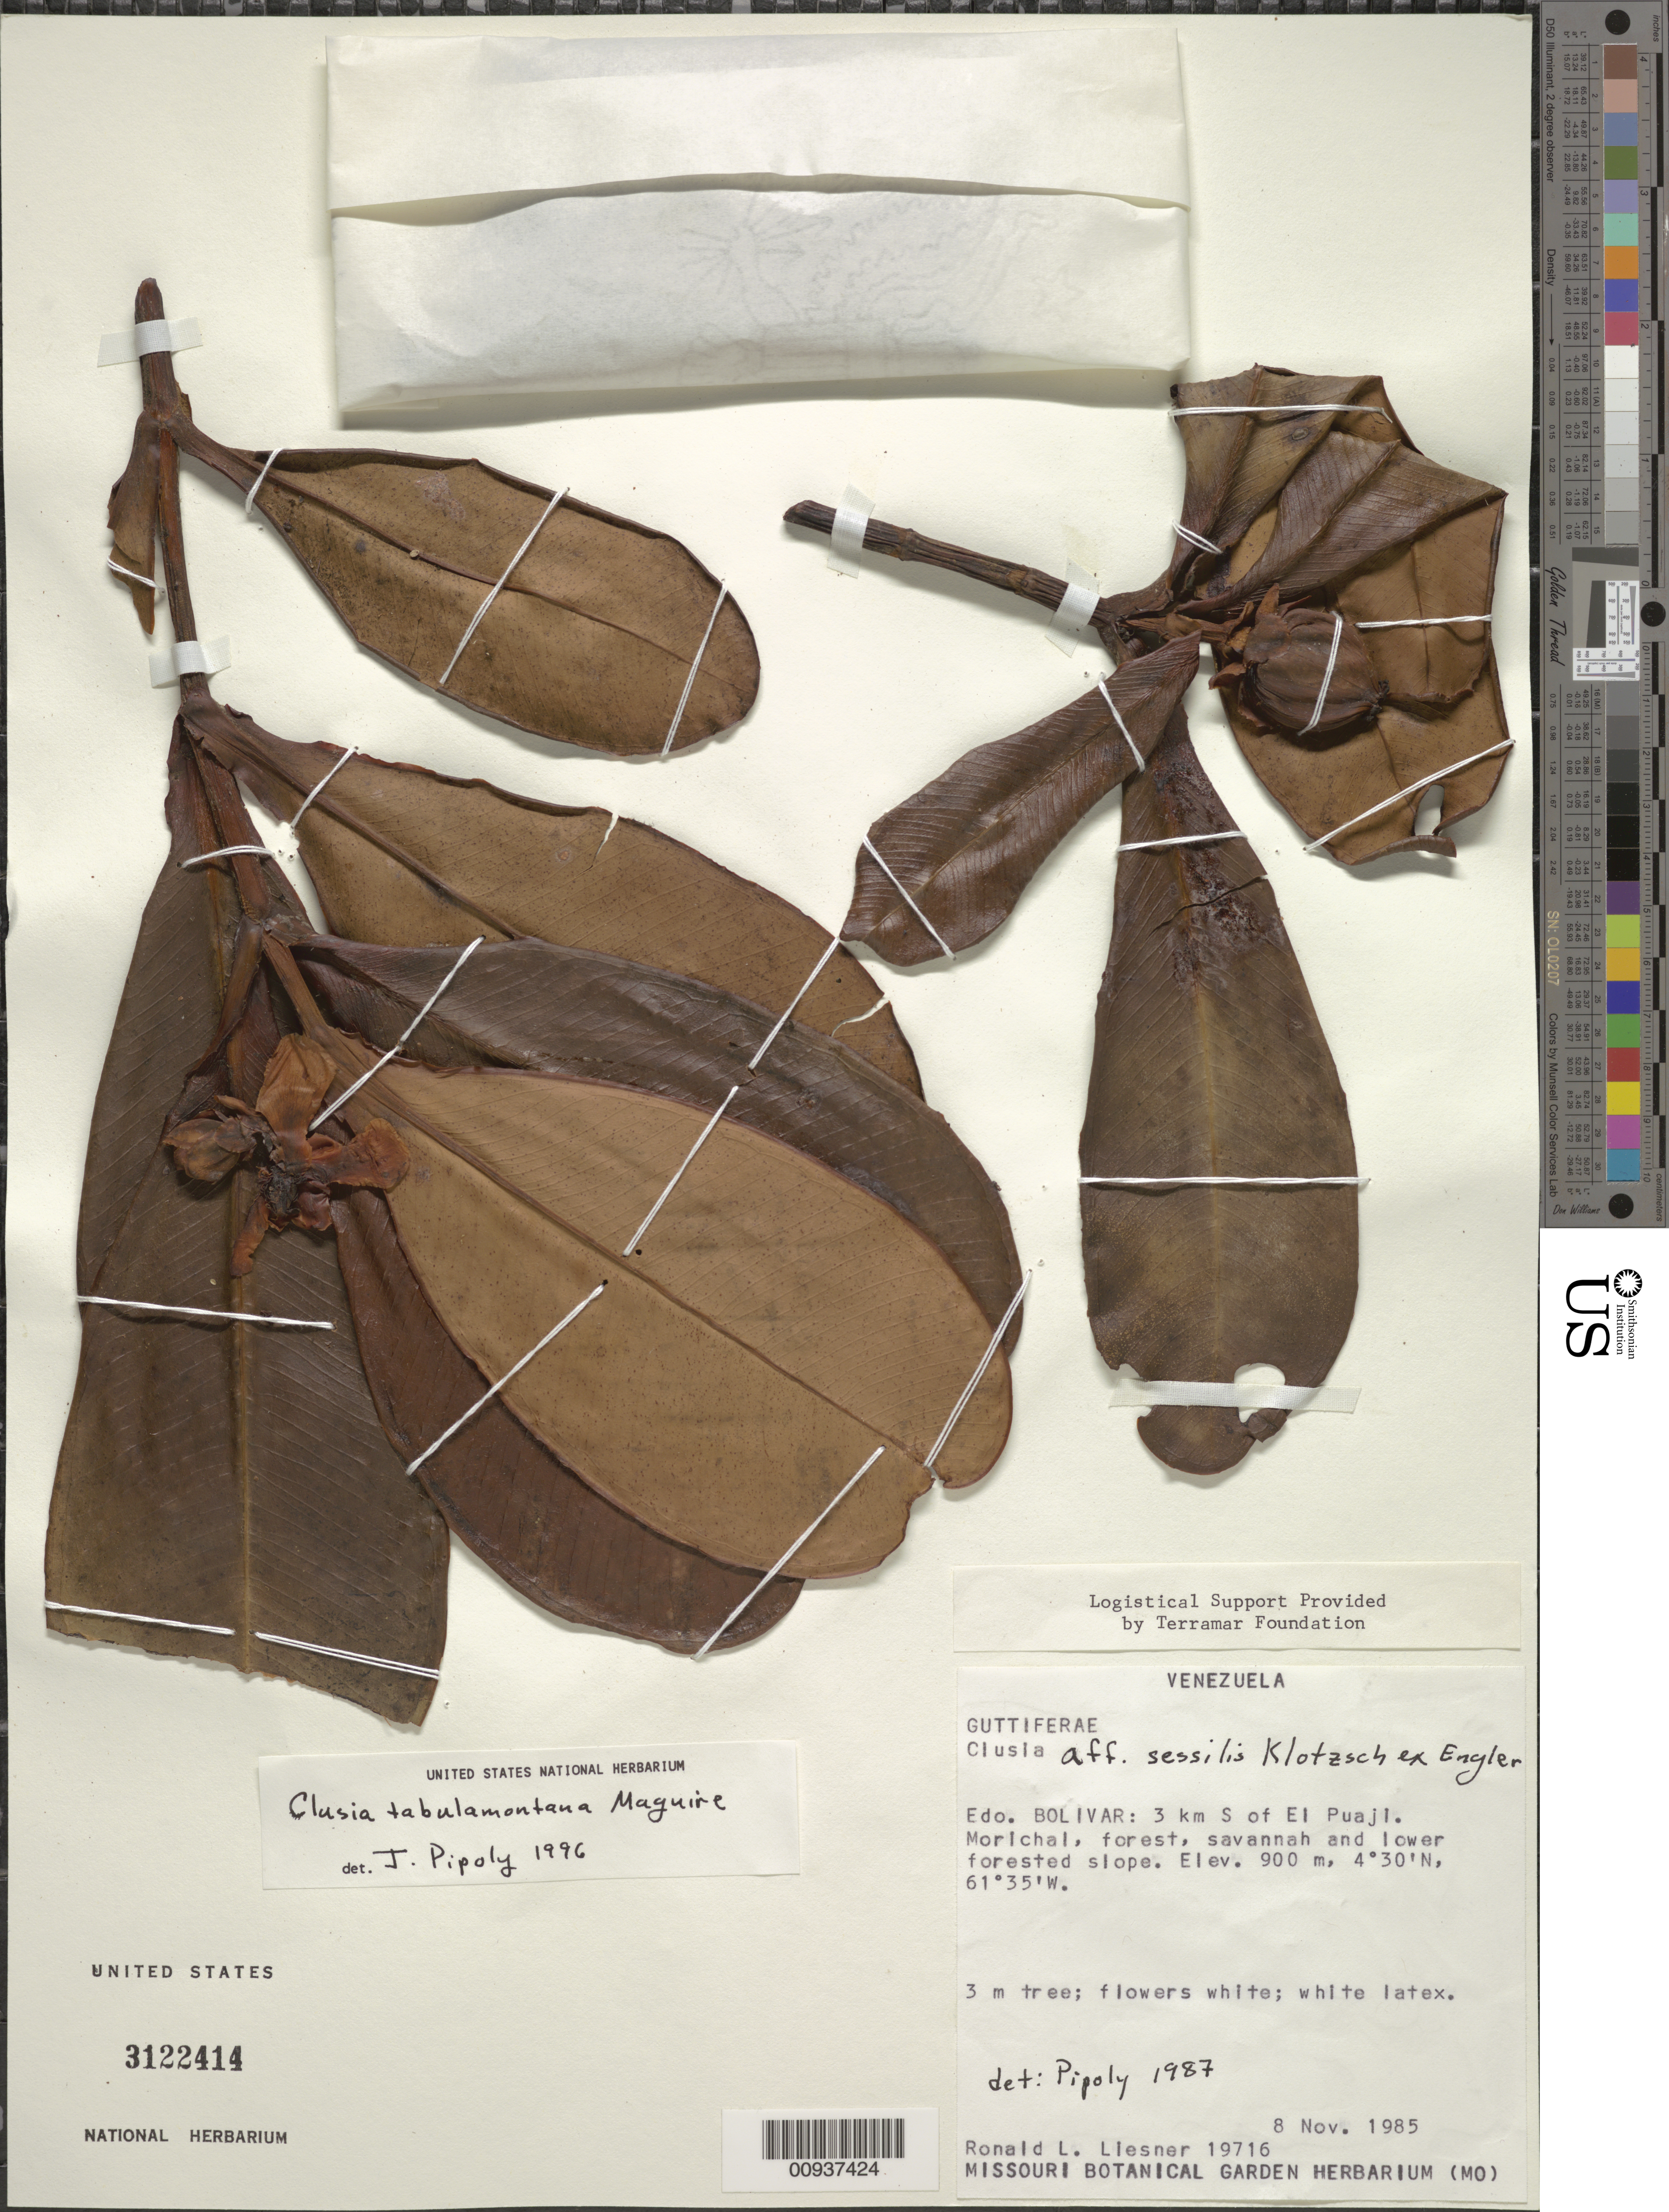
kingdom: Plantae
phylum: Tracheophyta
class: Magnoliopsida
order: Malpighiales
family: Clusiaceae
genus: Clusia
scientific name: Clusia tabulamontana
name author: Maguire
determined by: Pipoly, J. J., III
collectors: R. L. Liesner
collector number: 19716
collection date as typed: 8-Nov-85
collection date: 1985-11-08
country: Venezuela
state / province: Bolívar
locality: El Pauji, 3 km S of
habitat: Morichal, forest, savanna and lower forested slope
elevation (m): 900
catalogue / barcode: US 3122414